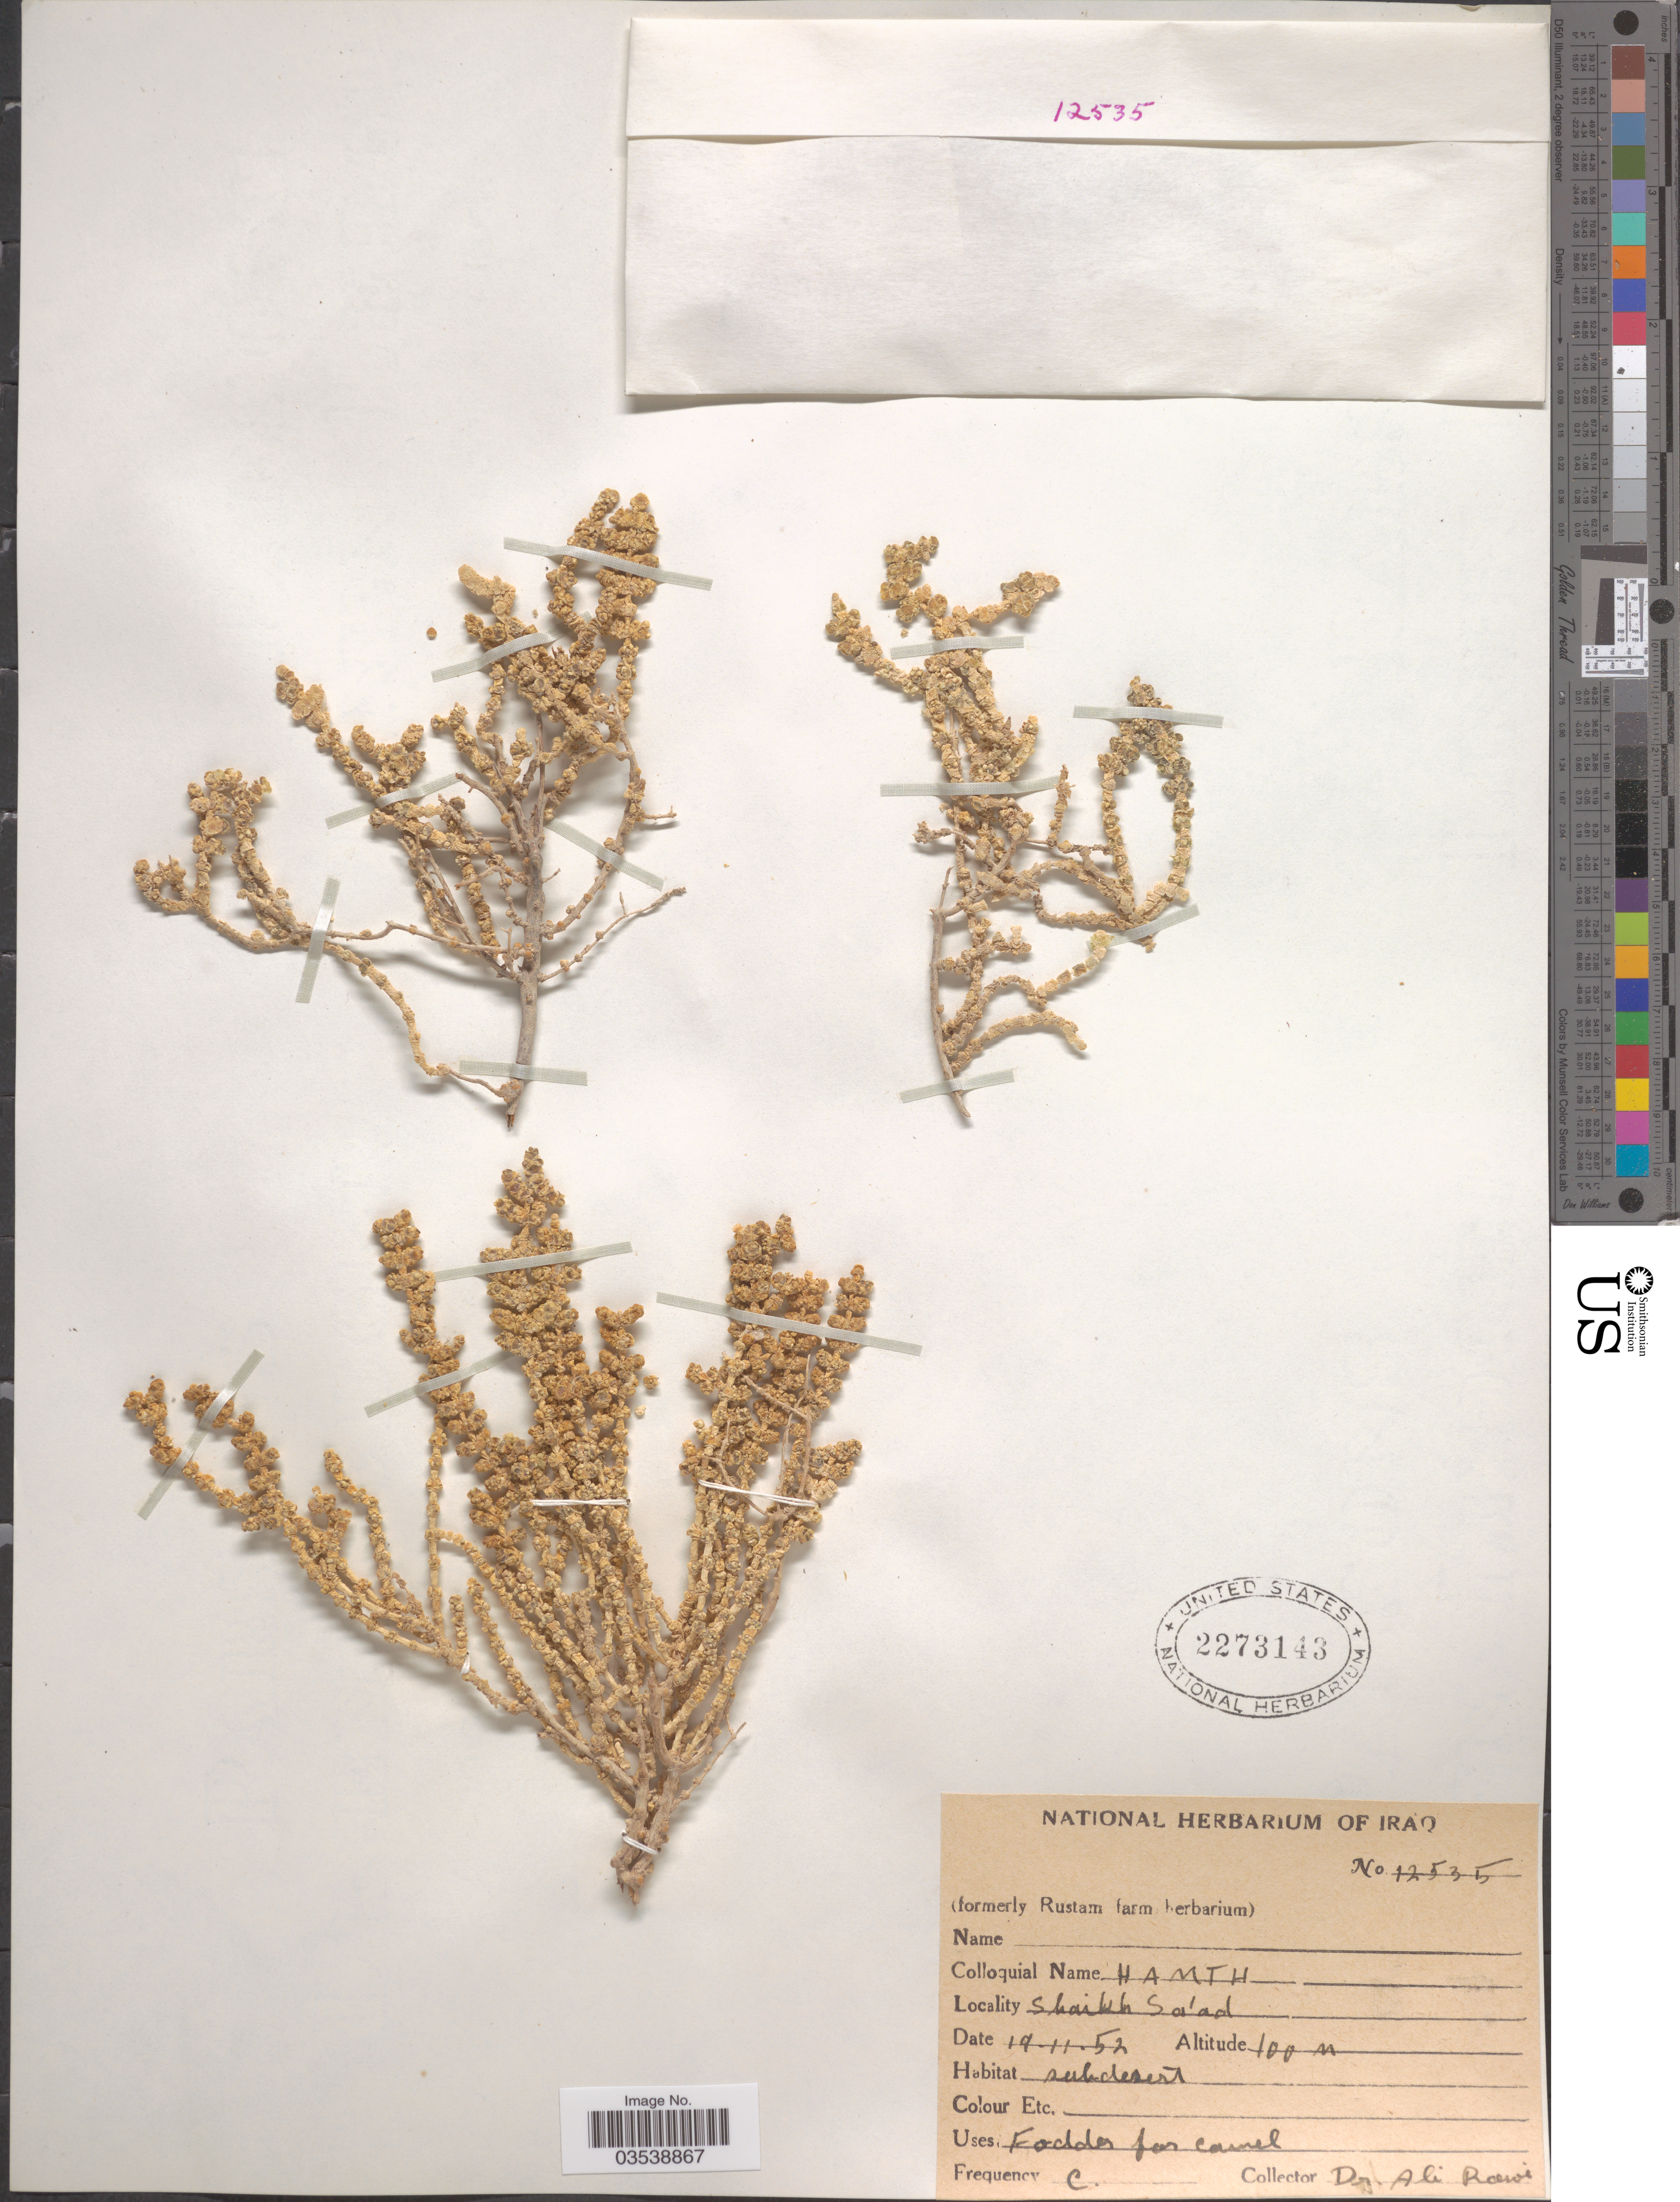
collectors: A. Rawi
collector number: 12535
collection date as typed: Transcribed d/m/y: 19/11/52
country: Iraq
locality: Shaikh Sa'ad.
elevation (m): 100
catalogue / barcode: US 2273143